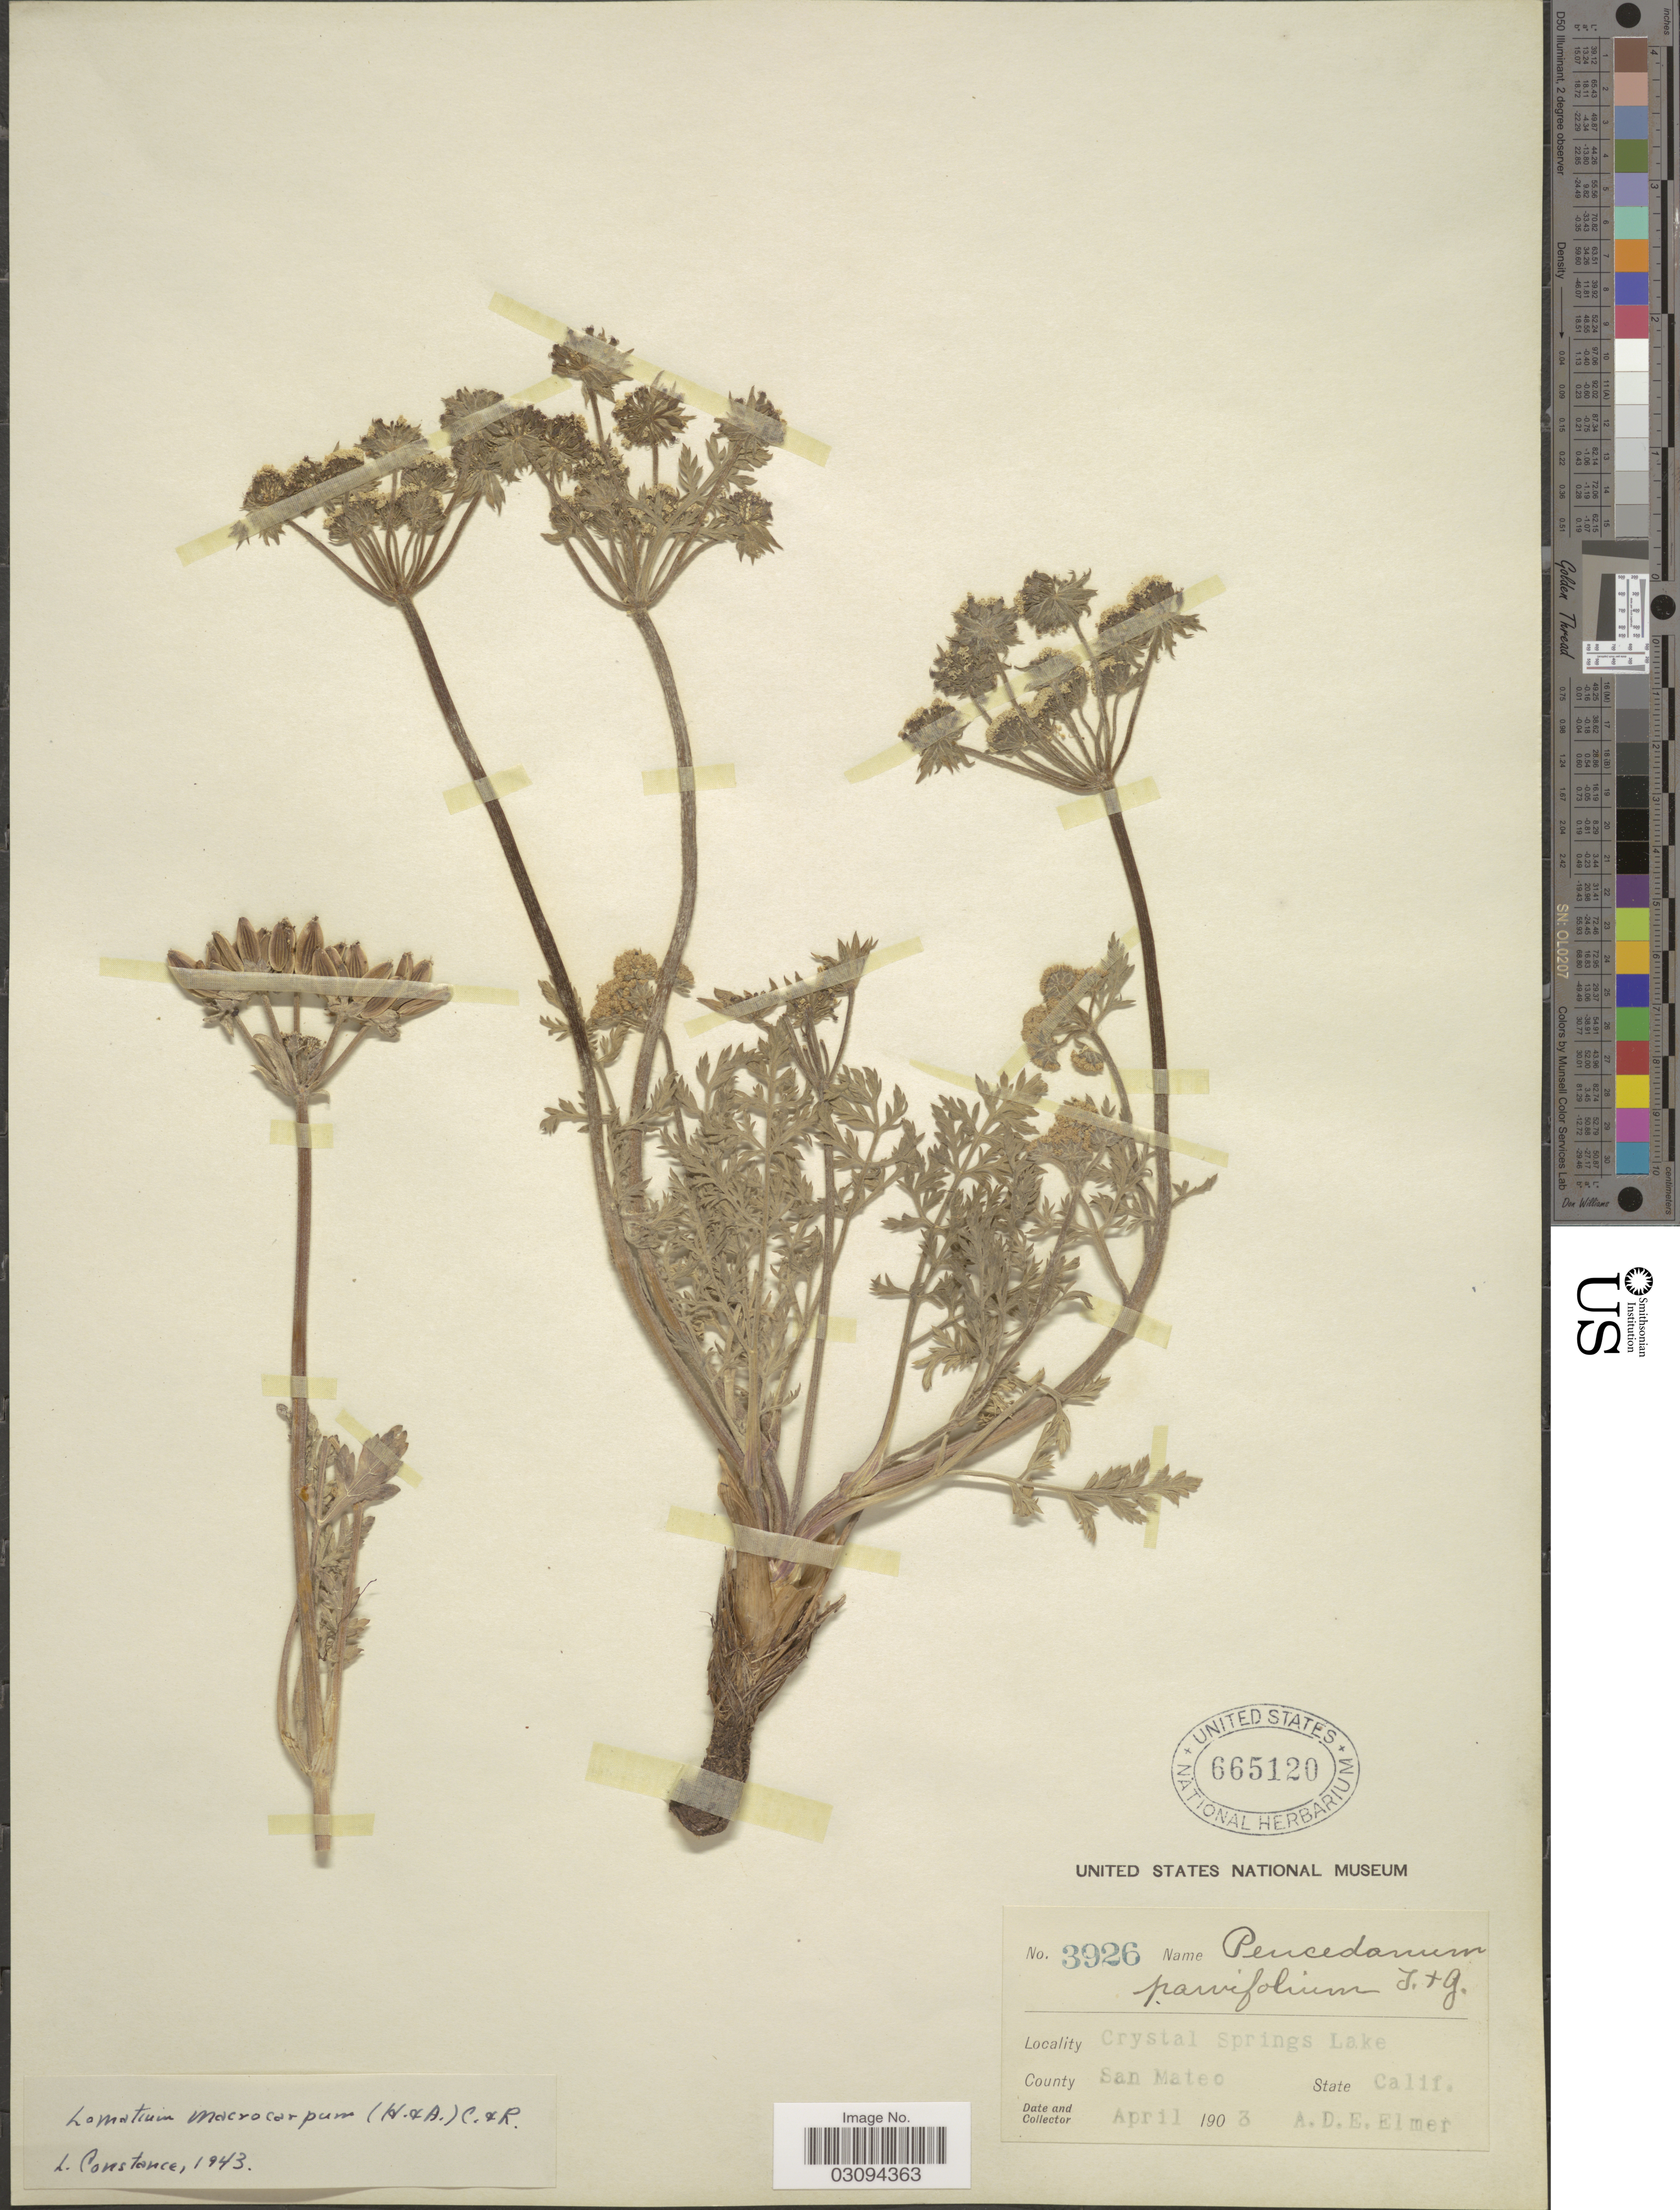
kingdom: Plantae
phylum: Tracheophyta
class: Magnoliopsida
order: Apiales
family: Apiaceae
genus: Lomatium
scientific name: Lomatium macrocarpum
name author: (Hook. et al.) J.M. Coult. & Rose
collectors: A. D. E. Elmer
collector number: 3926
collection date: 1903-04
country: United States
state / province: California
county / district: San Mateo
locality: Crystal Springs Lake. County San Mateo.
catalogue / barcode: US 665120